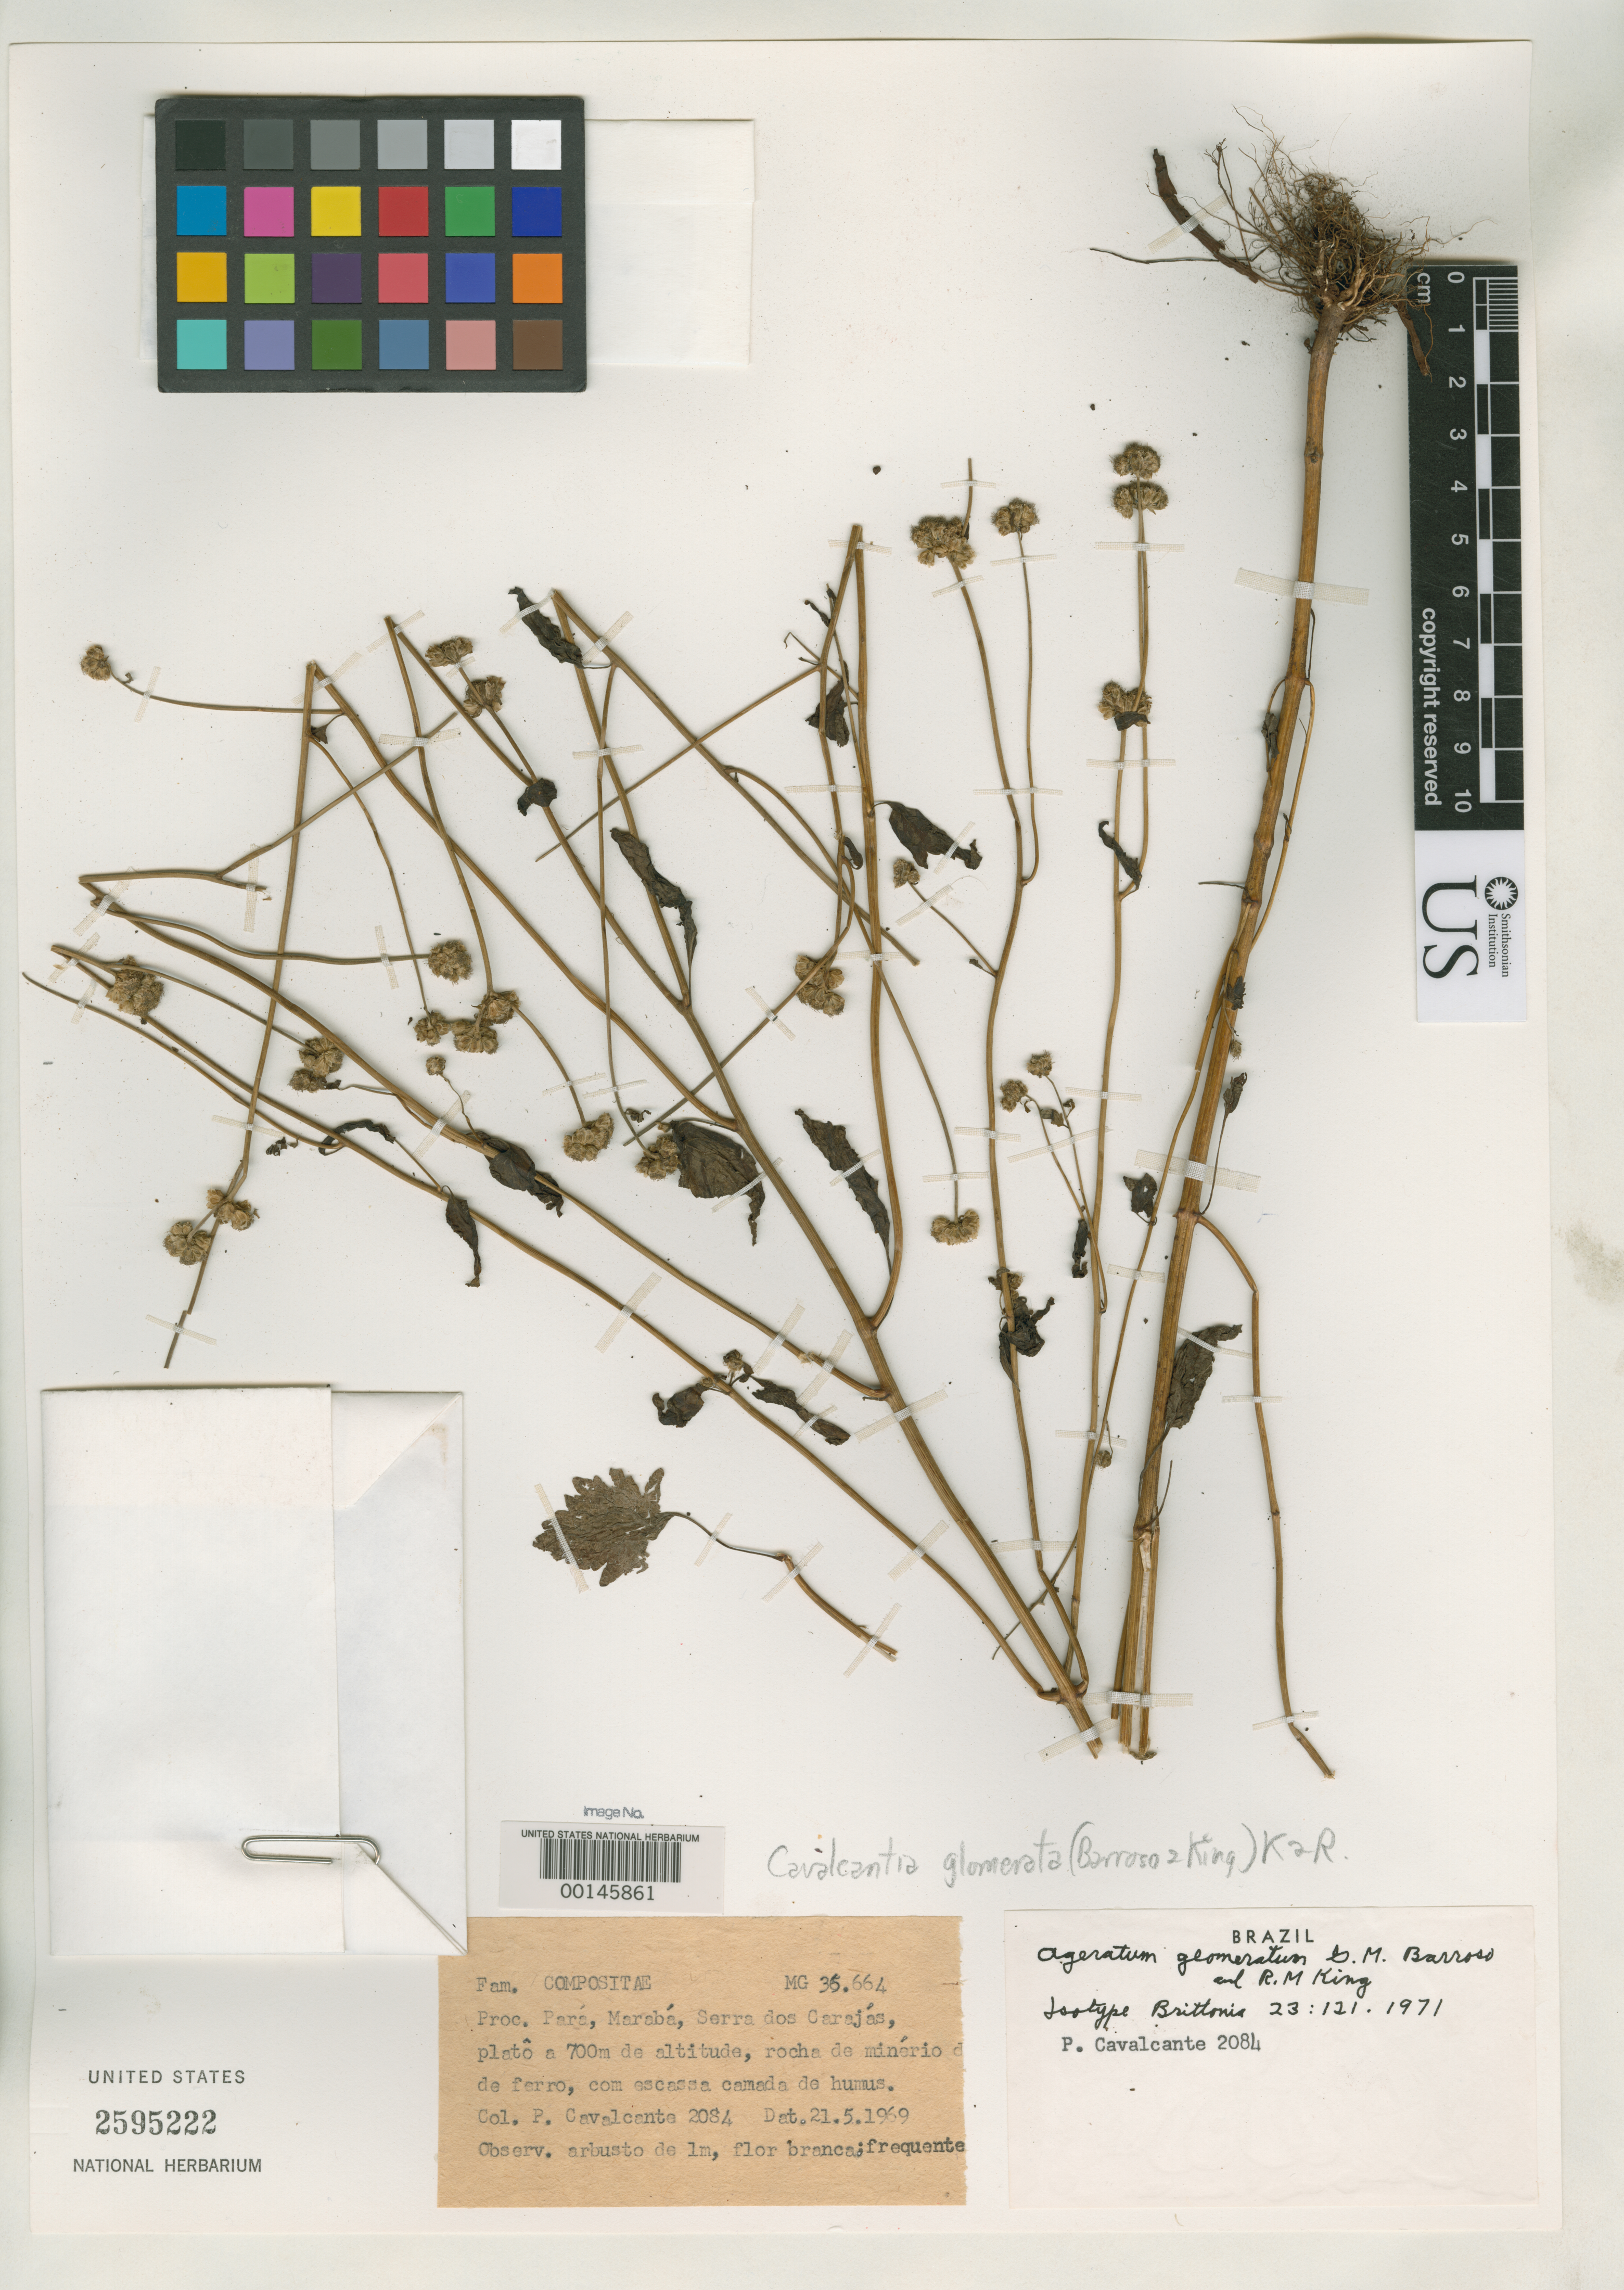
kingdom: Plantae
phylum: Tracheophyta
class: Magnoliopsida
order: Asterales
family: Asteraceae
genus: Ageratum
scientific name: Ageratum glomeratum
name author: G.M. Barroso & R.M. King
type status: Isotype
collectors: P. B. Cavalcante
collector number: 2084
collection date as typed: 21 May 1969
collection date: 1969-05-21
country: Brazil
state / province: Pará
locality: Serra dos Carajas, Maraba.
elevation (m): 700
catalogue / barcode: US 2595222